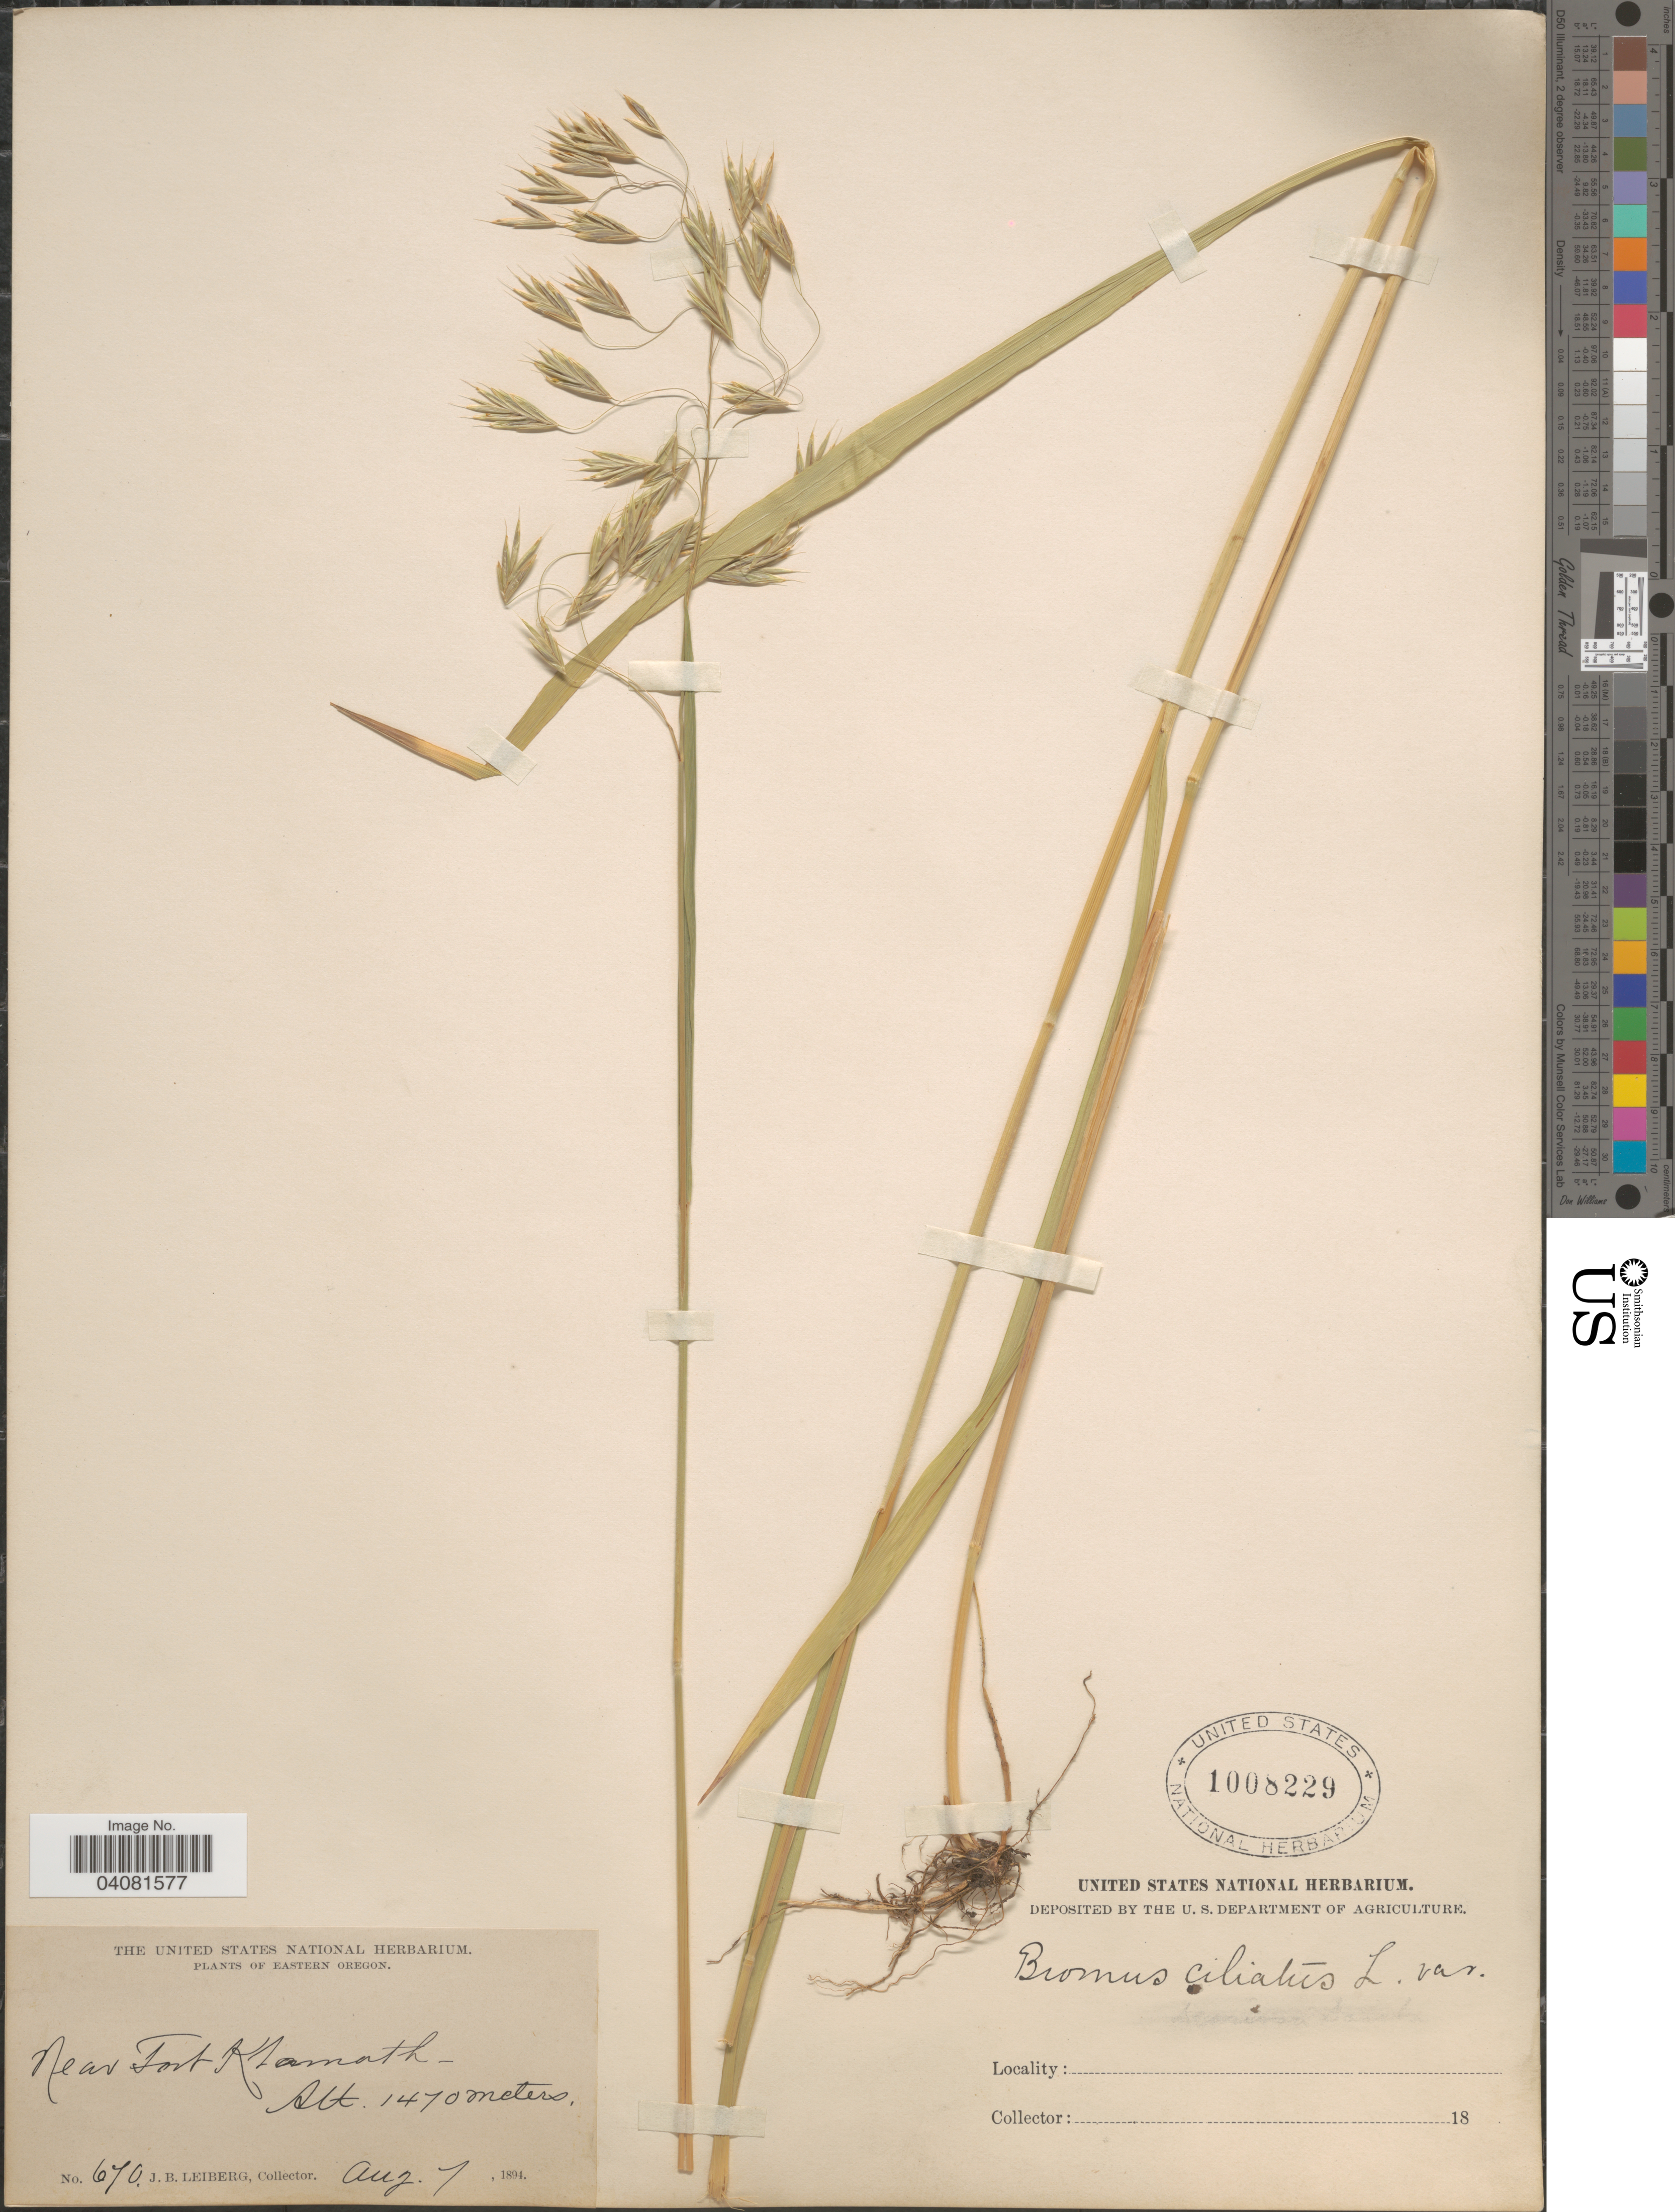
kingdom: Plantae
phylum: Tracheophyta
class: Liliopsida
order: Poales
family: Poaceae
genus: Bromus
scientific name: Bromus ciliatus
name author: L.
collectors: J. B. Leiberg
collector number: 670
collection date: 1894-08-07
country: United States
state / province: Oregon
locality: Eastern Oregon. Near Fort Klamath.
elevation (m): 1470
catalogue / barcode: US 1008229